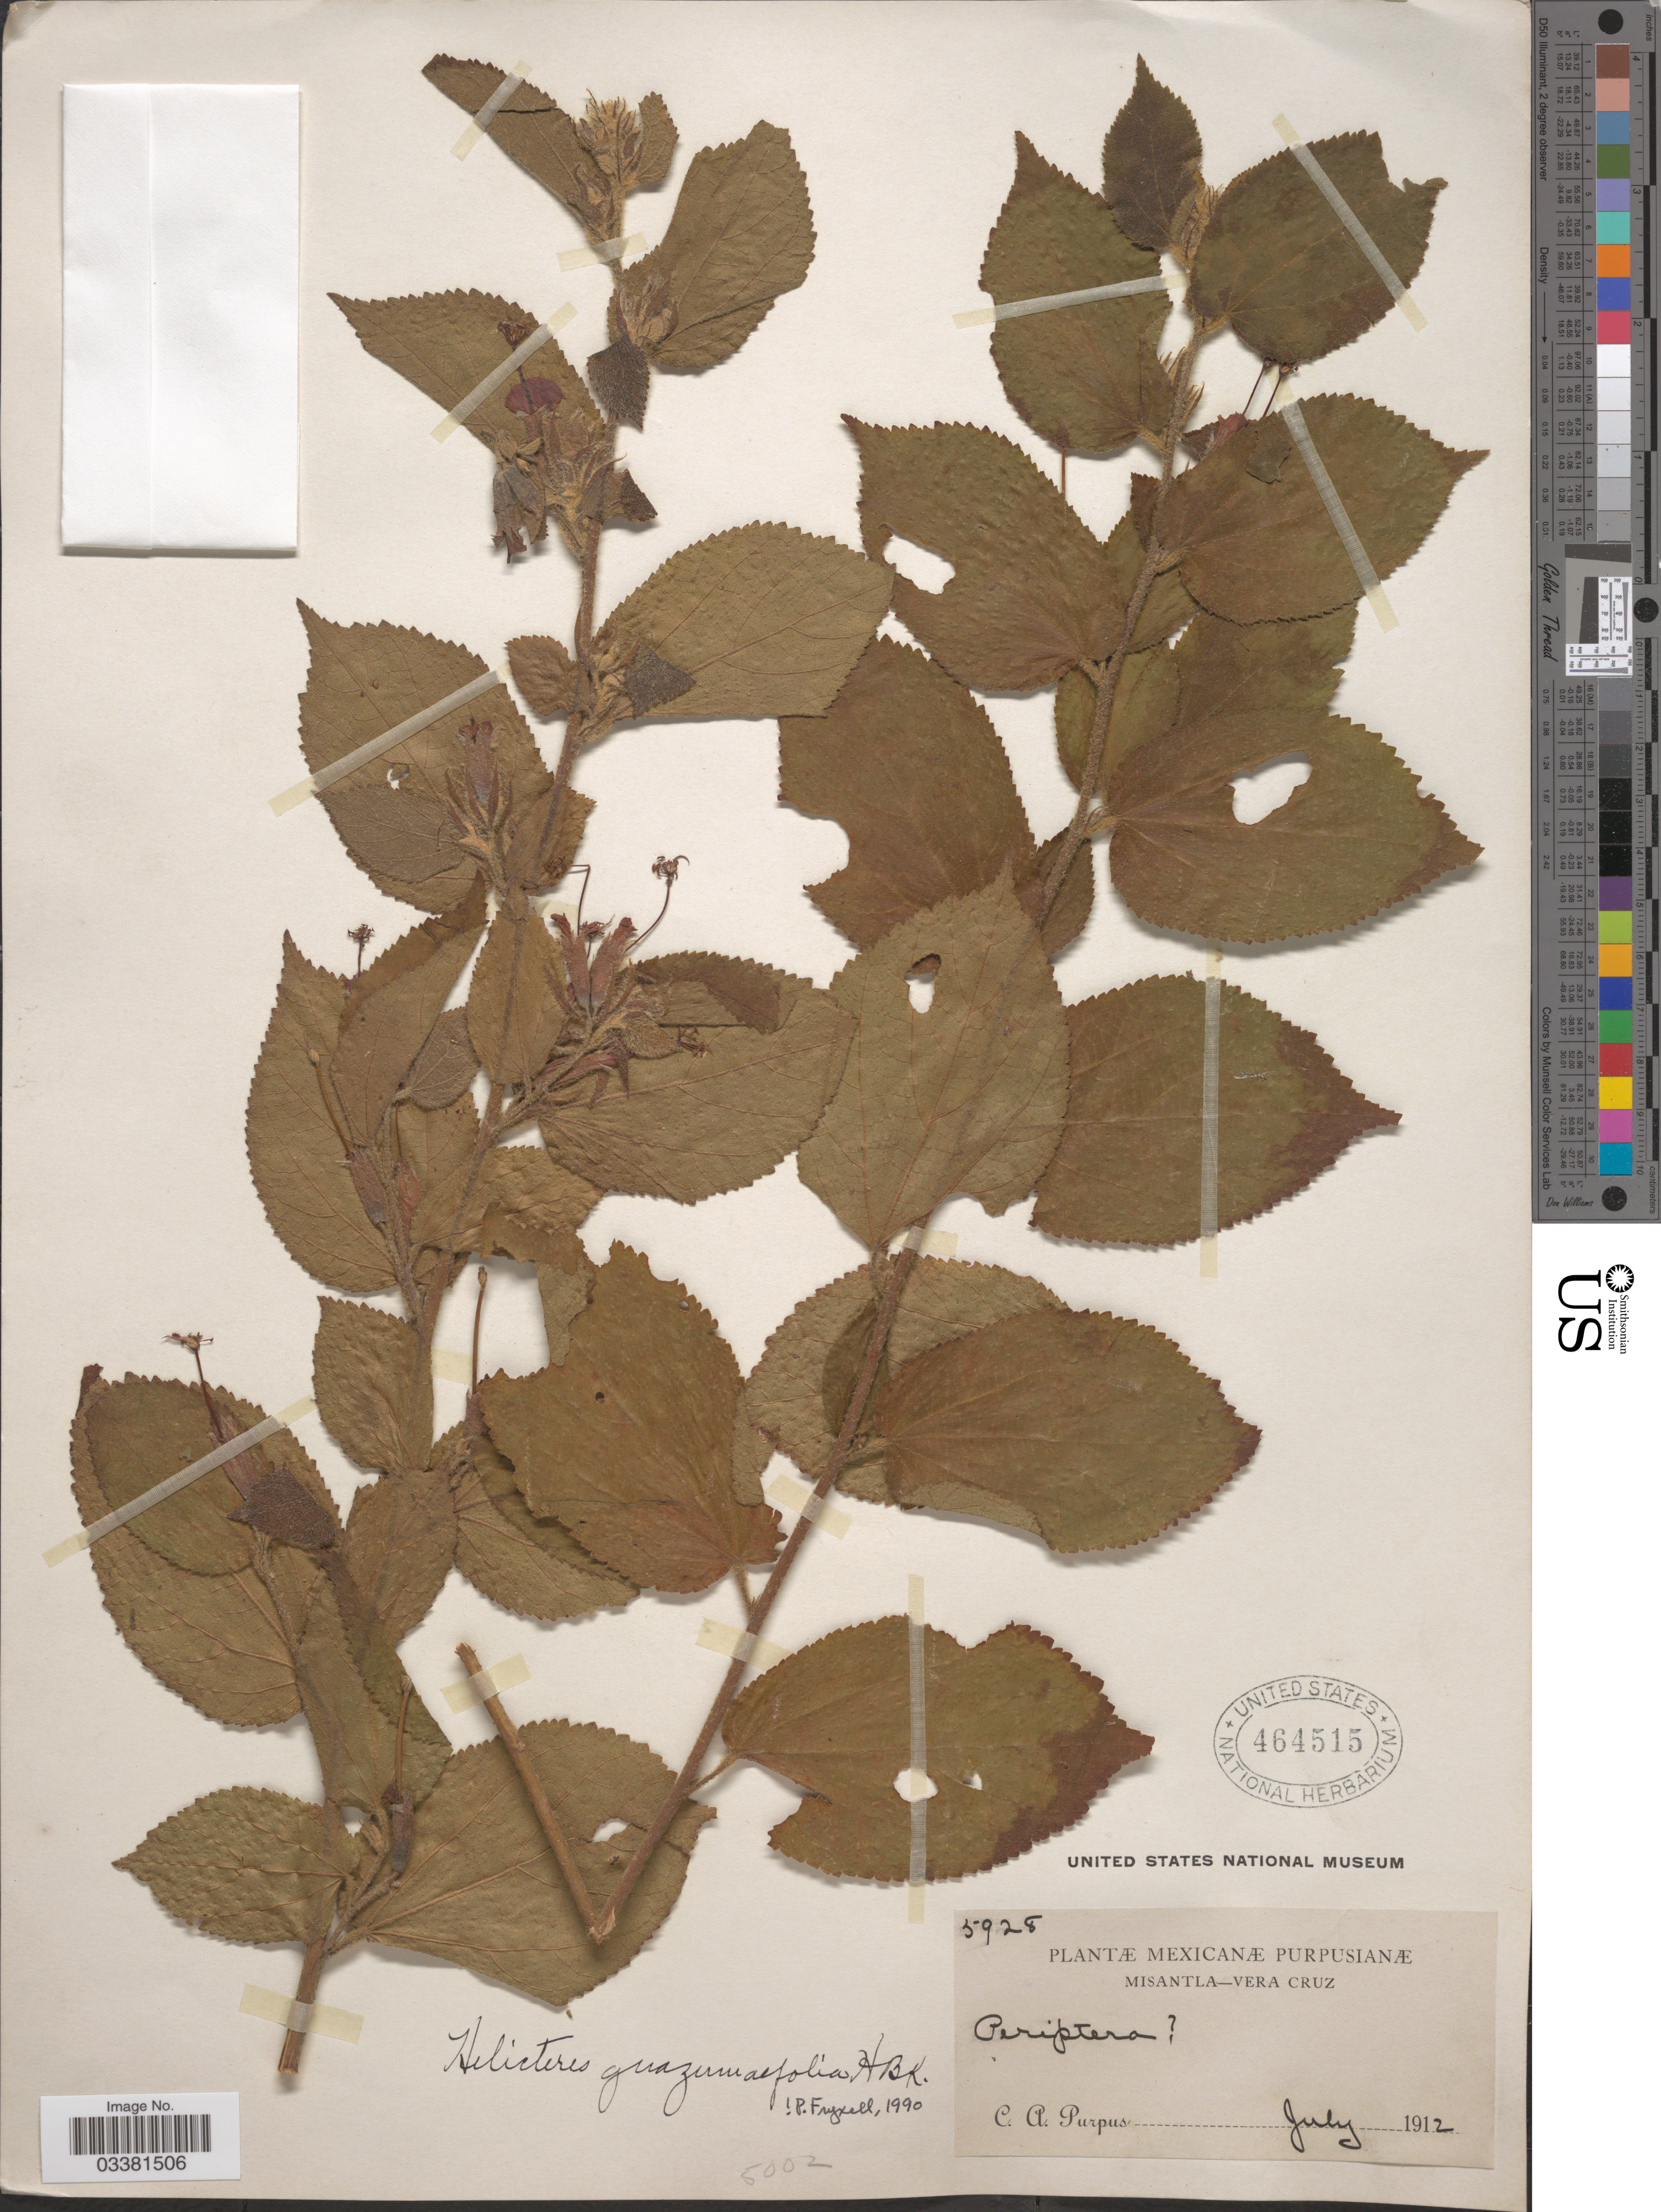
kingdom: Plantae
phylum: Tracheophyta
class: Magnoliopsida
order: Malvales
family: Malvaceae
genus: Helicteres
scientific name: Helicteres guazumifolia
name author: Kunth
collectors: C. A. Purpus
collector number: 5928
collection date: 1912-07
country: Mexico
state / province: Veracruz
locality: Misantla - Vera Cruz.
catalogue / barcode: US 464515